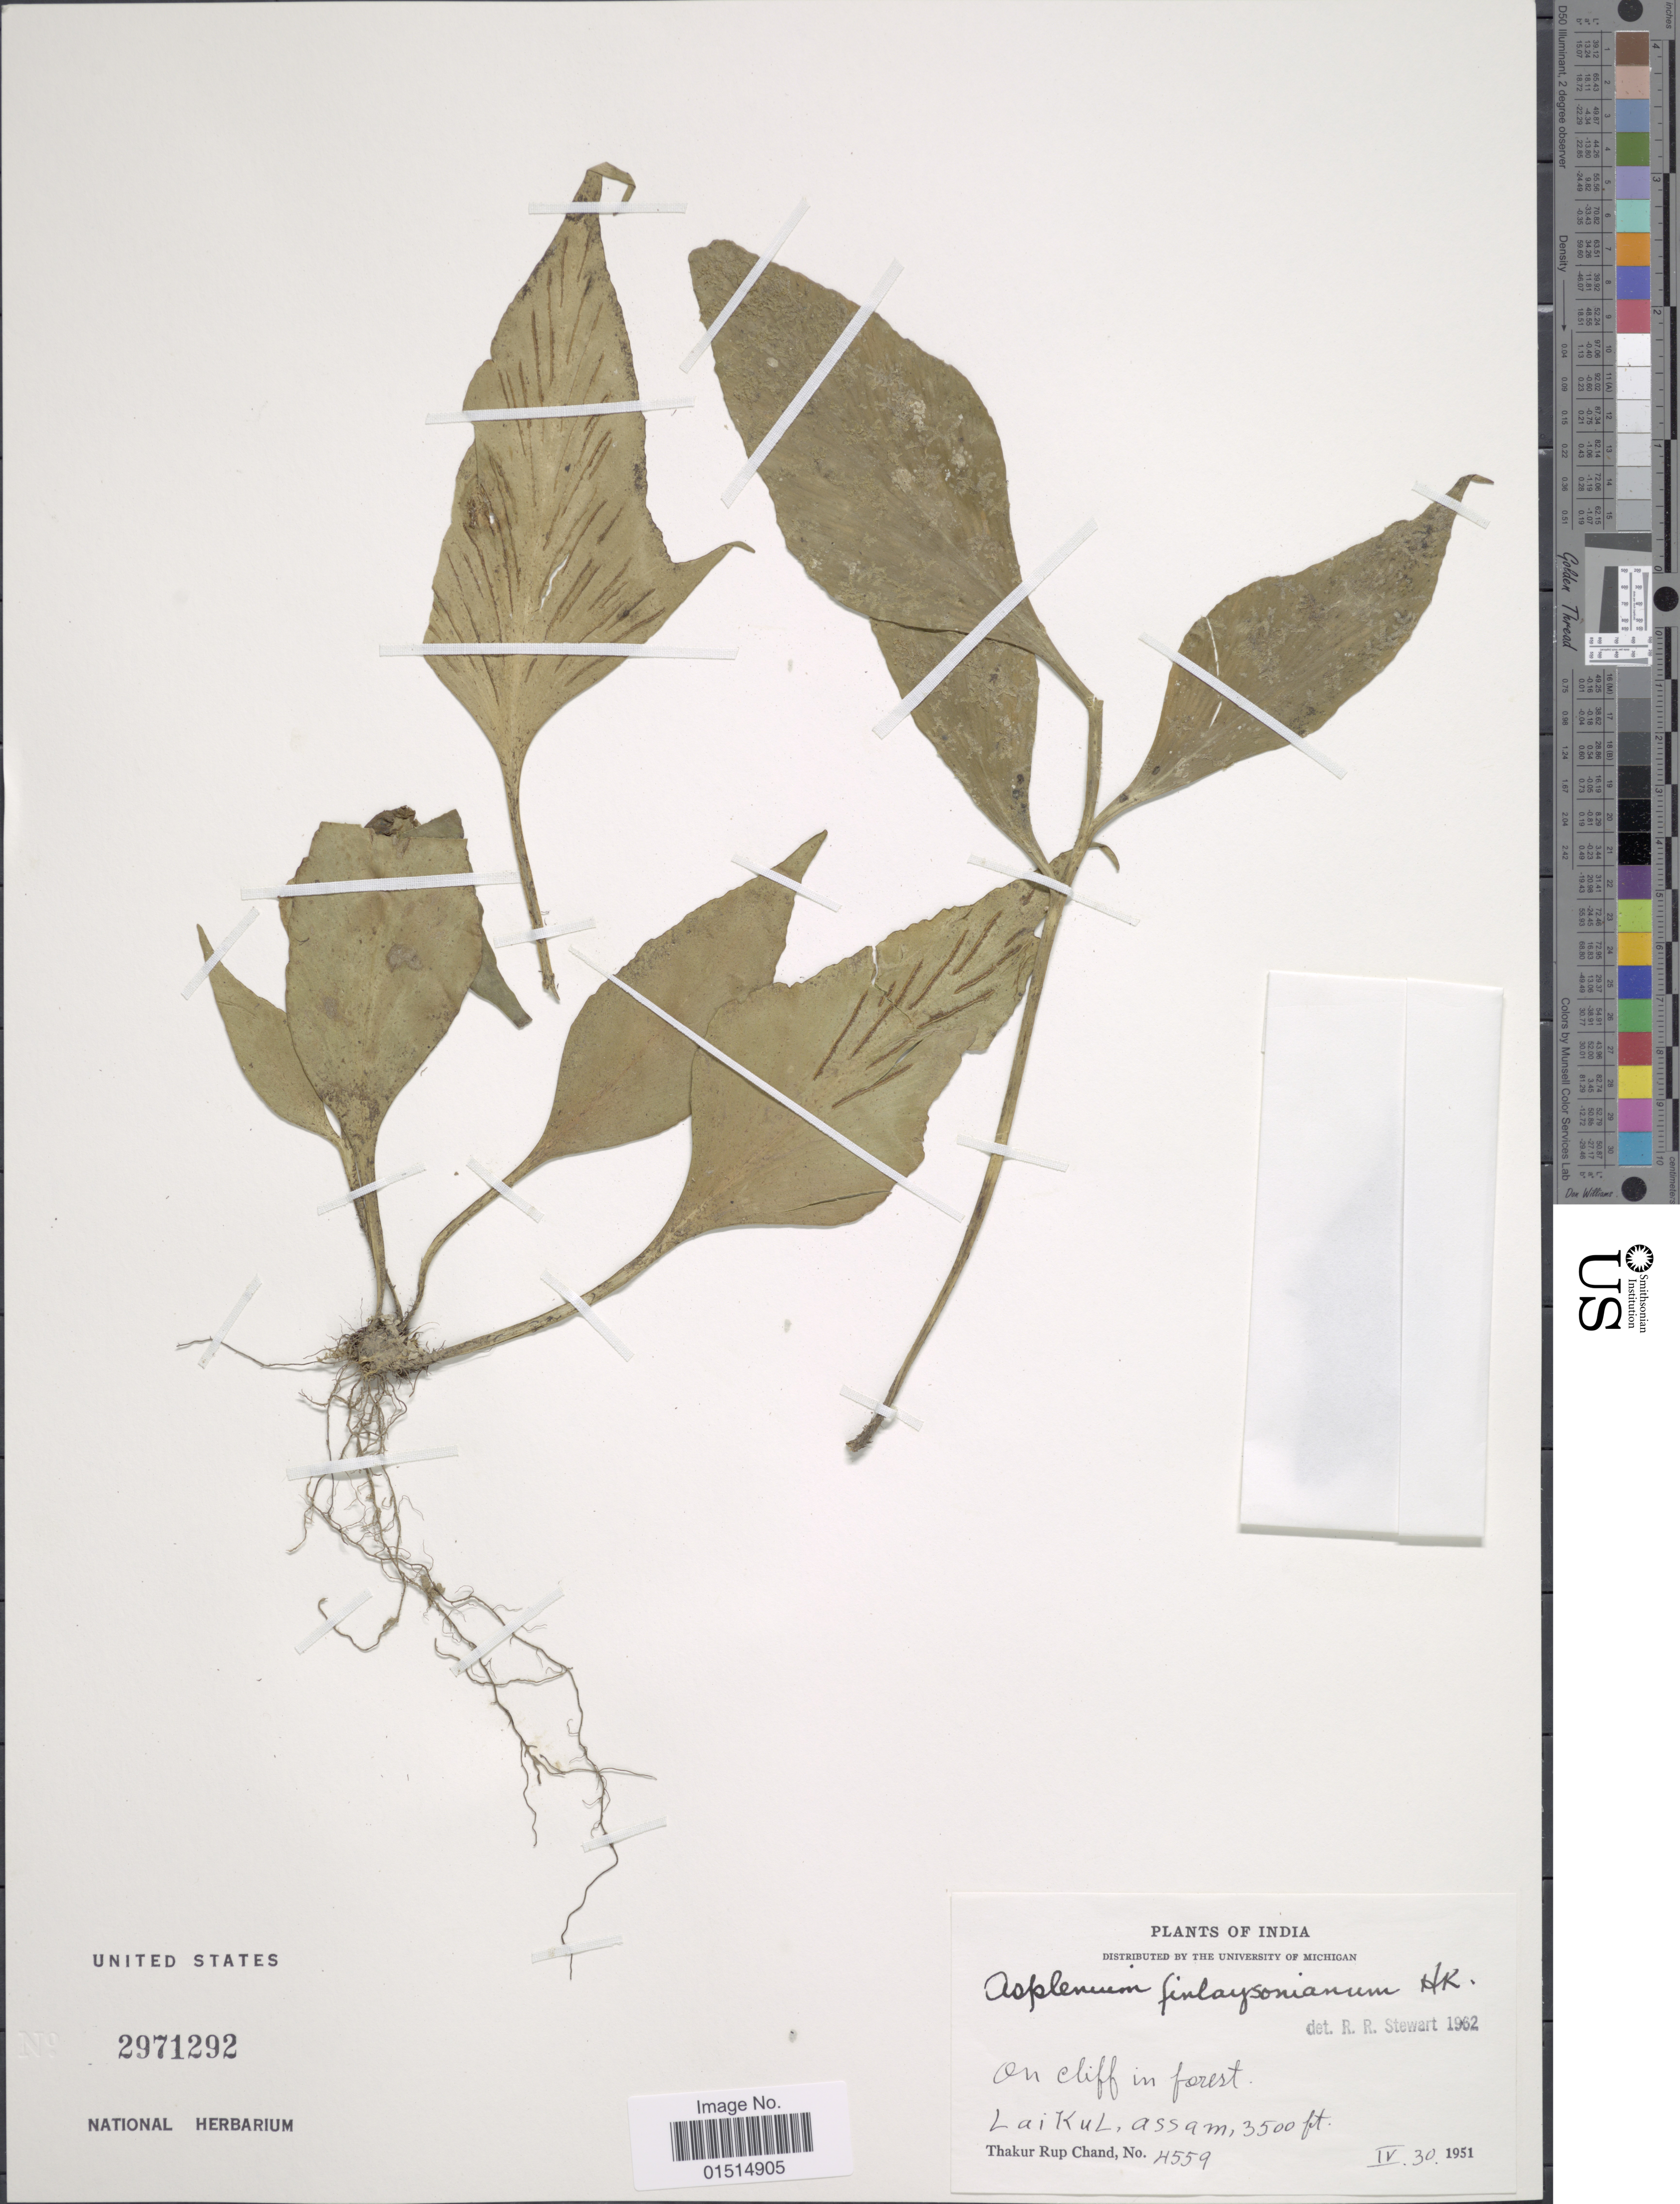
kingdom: Plantae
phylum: Tracheophyta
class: Polypodiopsida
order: Polypodiales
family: Aspleniaceae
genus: Asplenium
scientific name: Asplenium finlaysonianum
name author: Wall. ex Hook.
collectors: T. R. Chand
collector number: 4559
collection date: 1951-04-30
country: India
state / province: Assam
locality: Laikul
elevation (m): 1067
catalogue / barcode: US 2971292